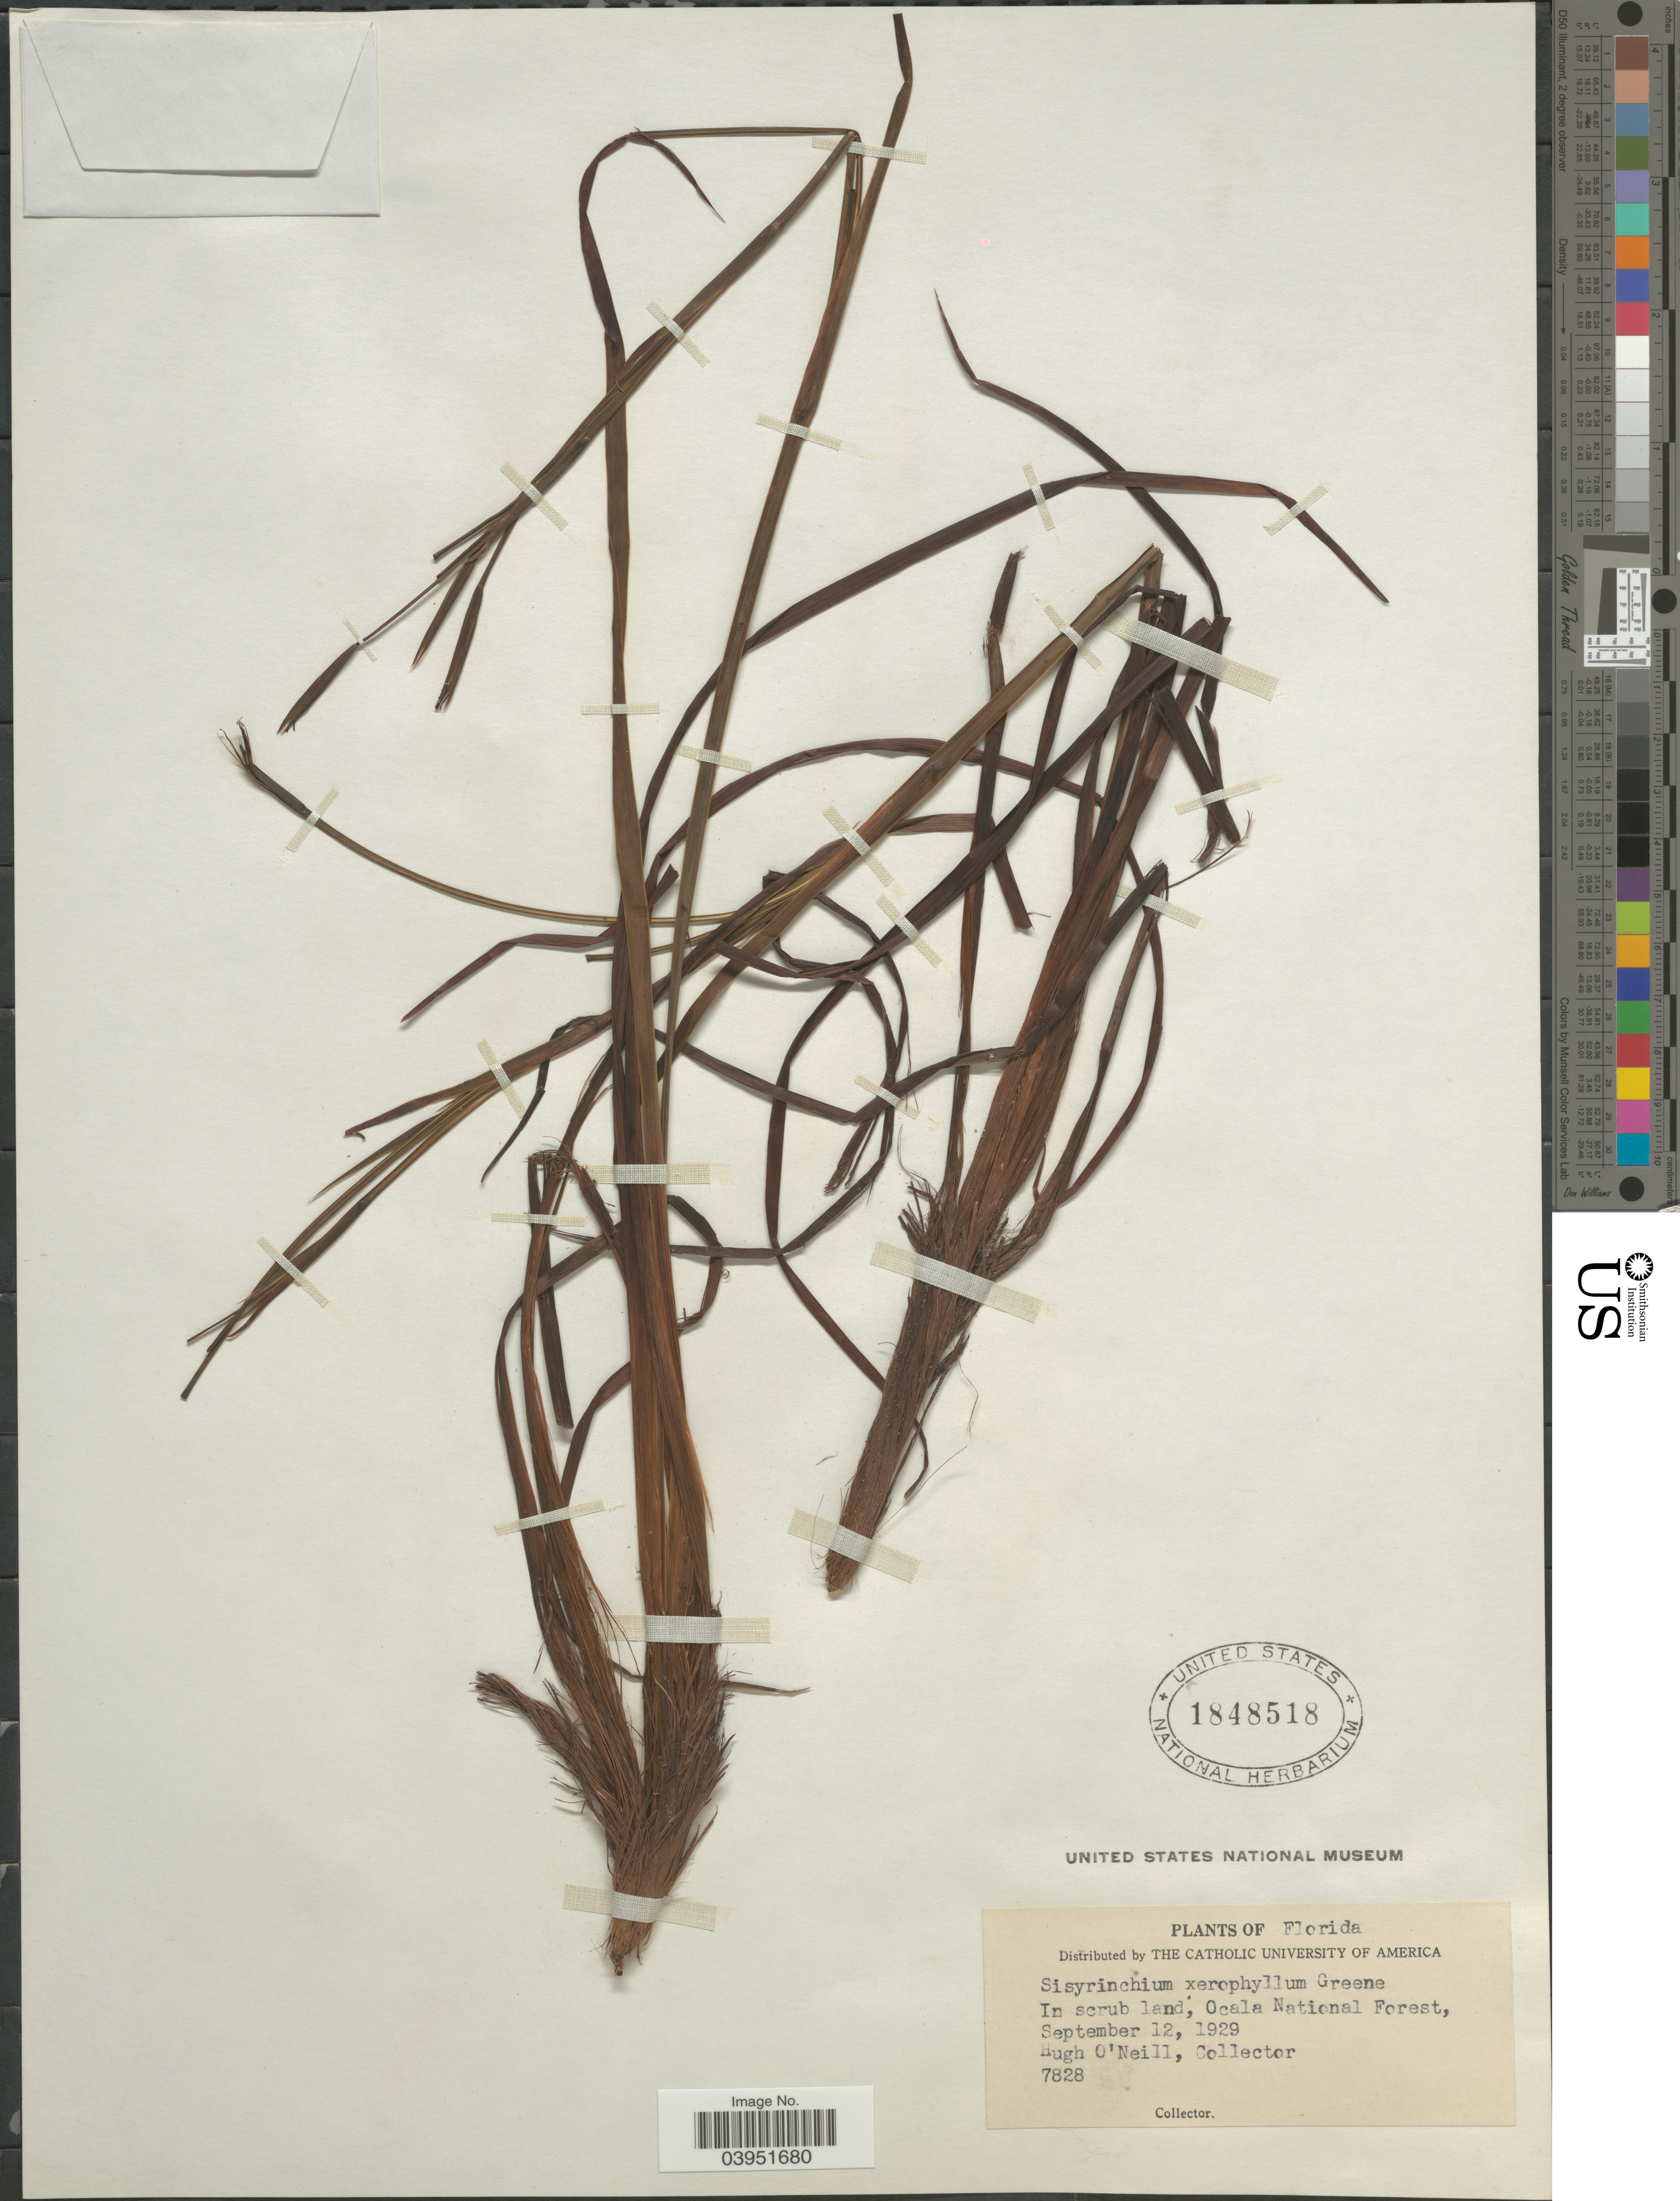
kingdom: Plantae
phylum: Tracheophyta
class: Liliopsida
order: Asparagales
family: Iridaceae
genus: Sisyrinchium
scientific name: Sisyrinchium solstitiale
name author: E.P. Bicknell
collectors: H. O'Neill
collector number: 7828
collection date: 1929-09-12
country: United States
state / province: Florida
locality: Ocala National Forest.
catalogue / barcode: US 1848518